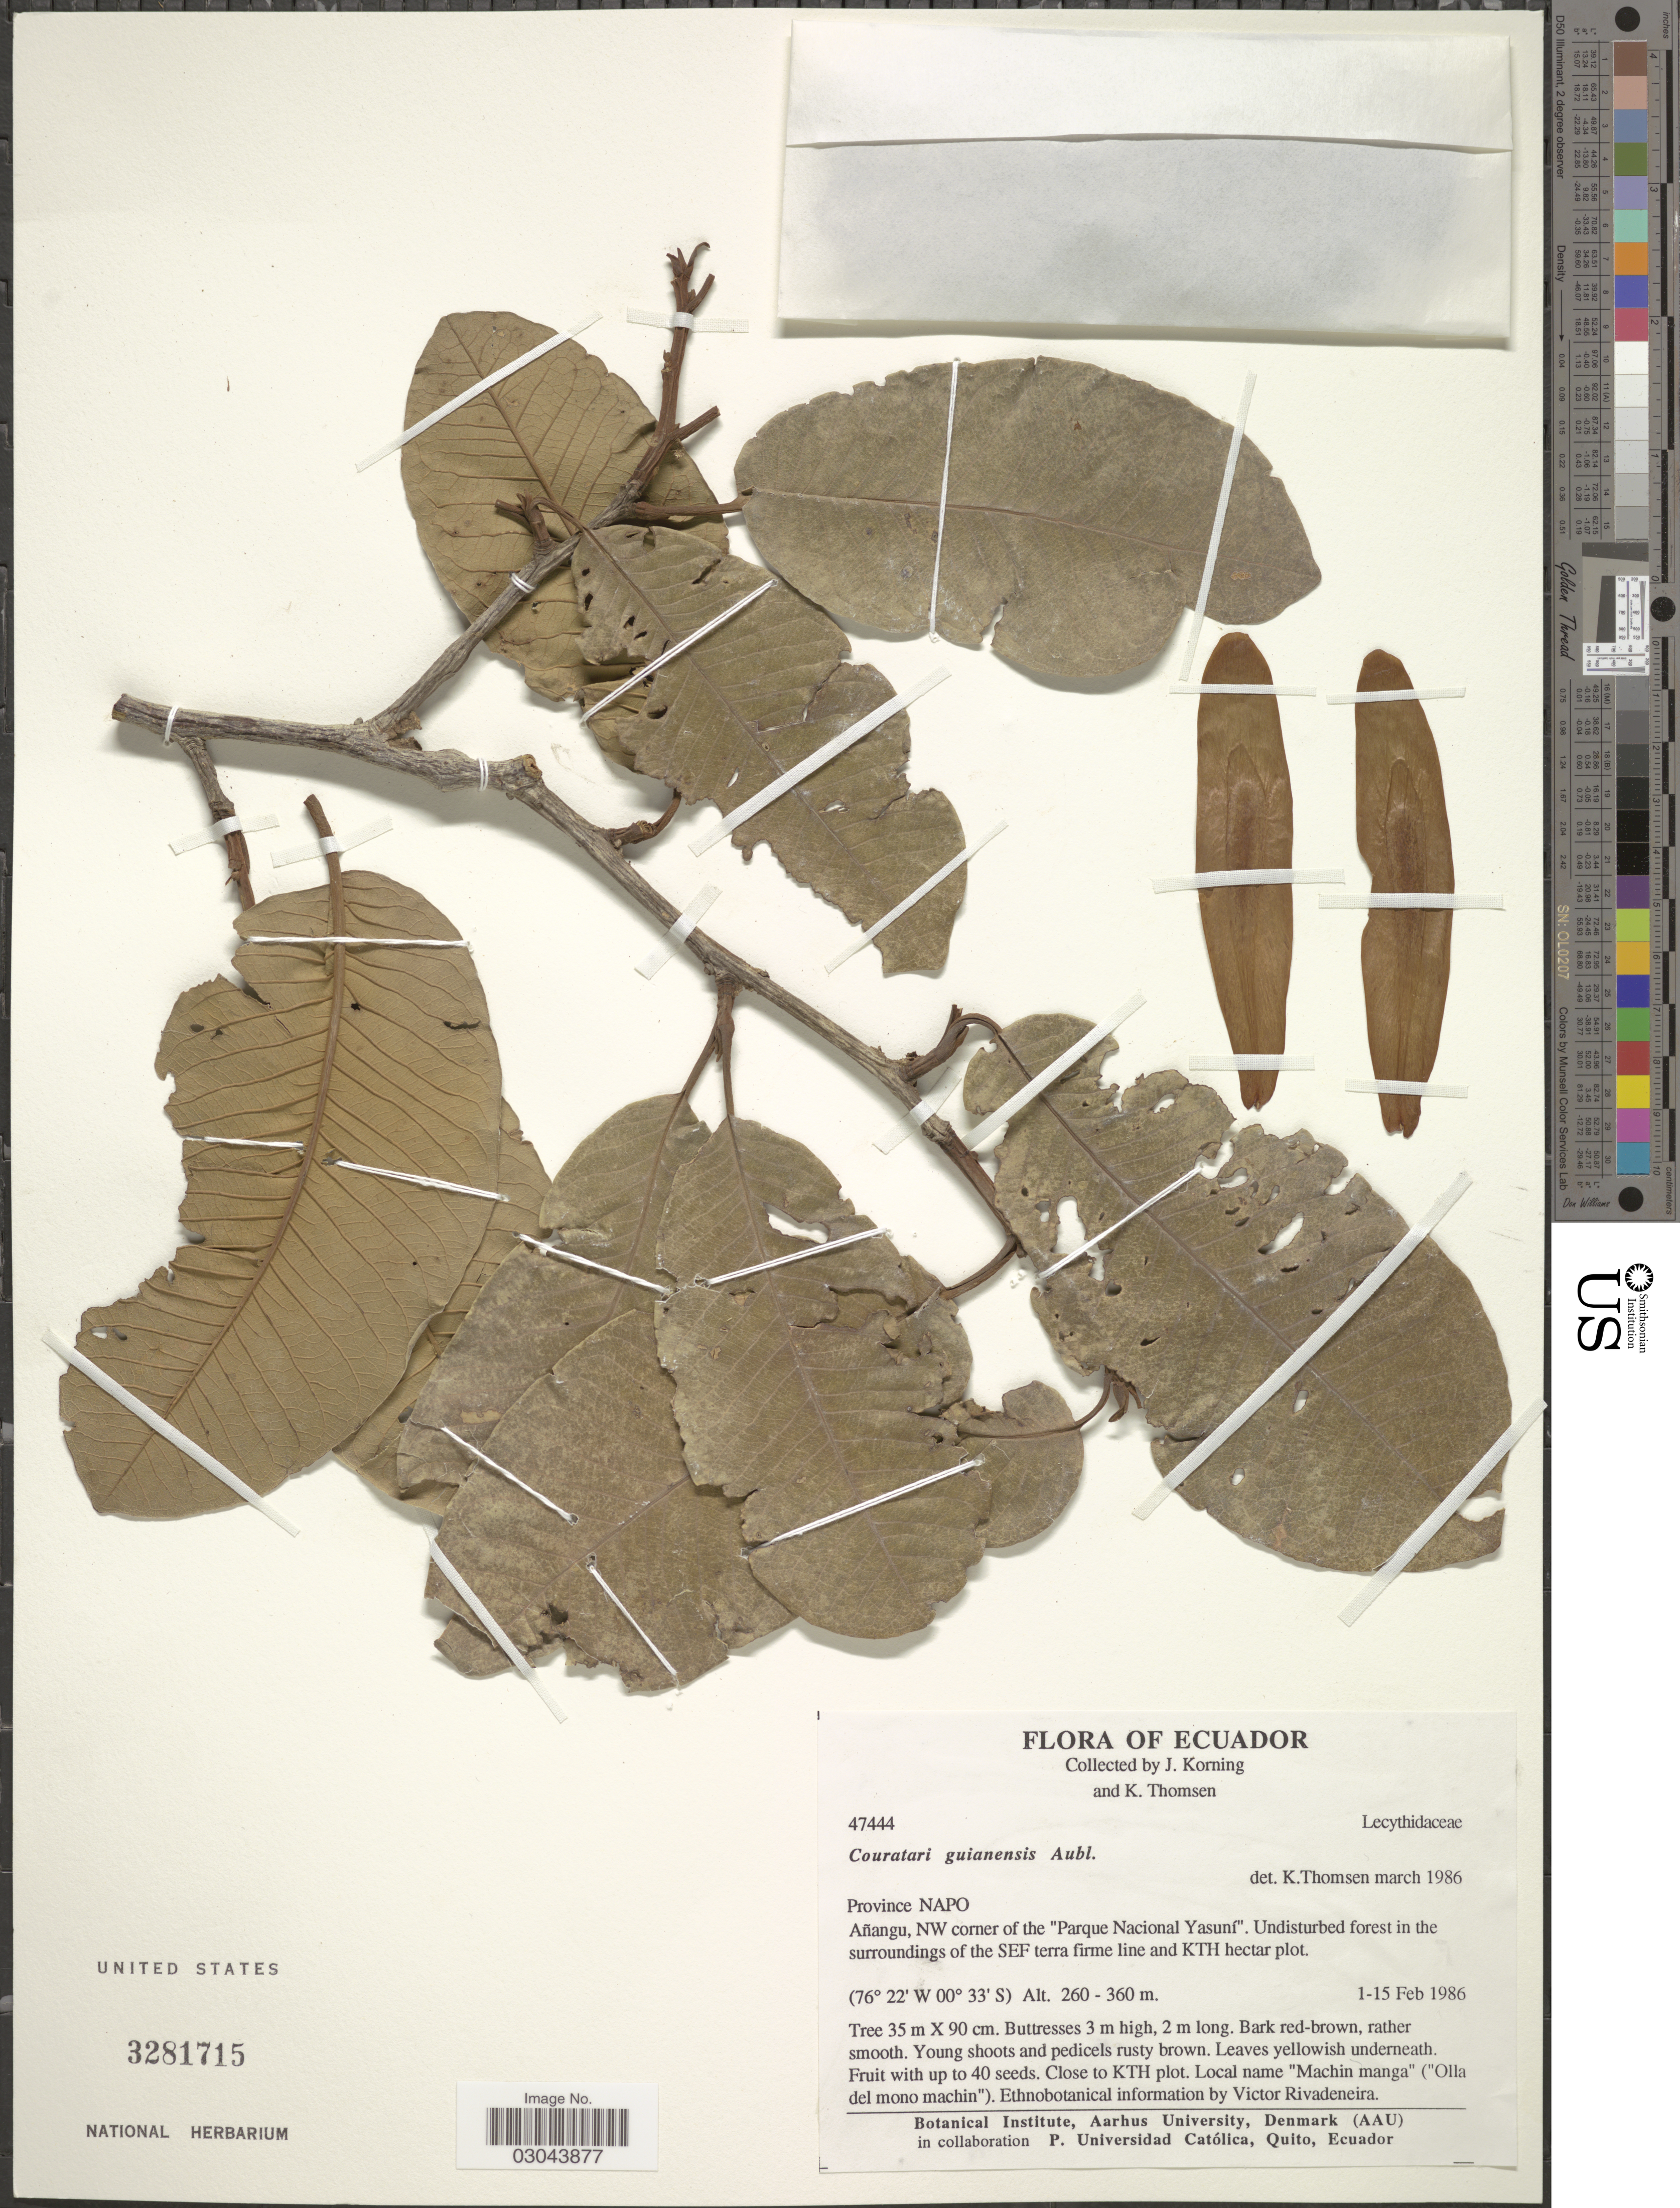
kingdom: Plantae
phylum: Tracheophyta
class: Magnoliopsida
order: Ericales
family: Lecythidaceae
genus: Couratari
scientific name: Couratari guianensis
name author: Aubl.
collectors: J. Korning & K. Thomsen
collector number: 47444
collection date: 1986-02-01/1986-02-15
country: Ecuador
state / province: Napo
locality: Añagu, NW corner of the "Parque Nacional Yasuní". In the surroundings of the SEF terra firme line and KTH hectar plot.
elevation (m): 260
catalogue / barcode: US 3281715